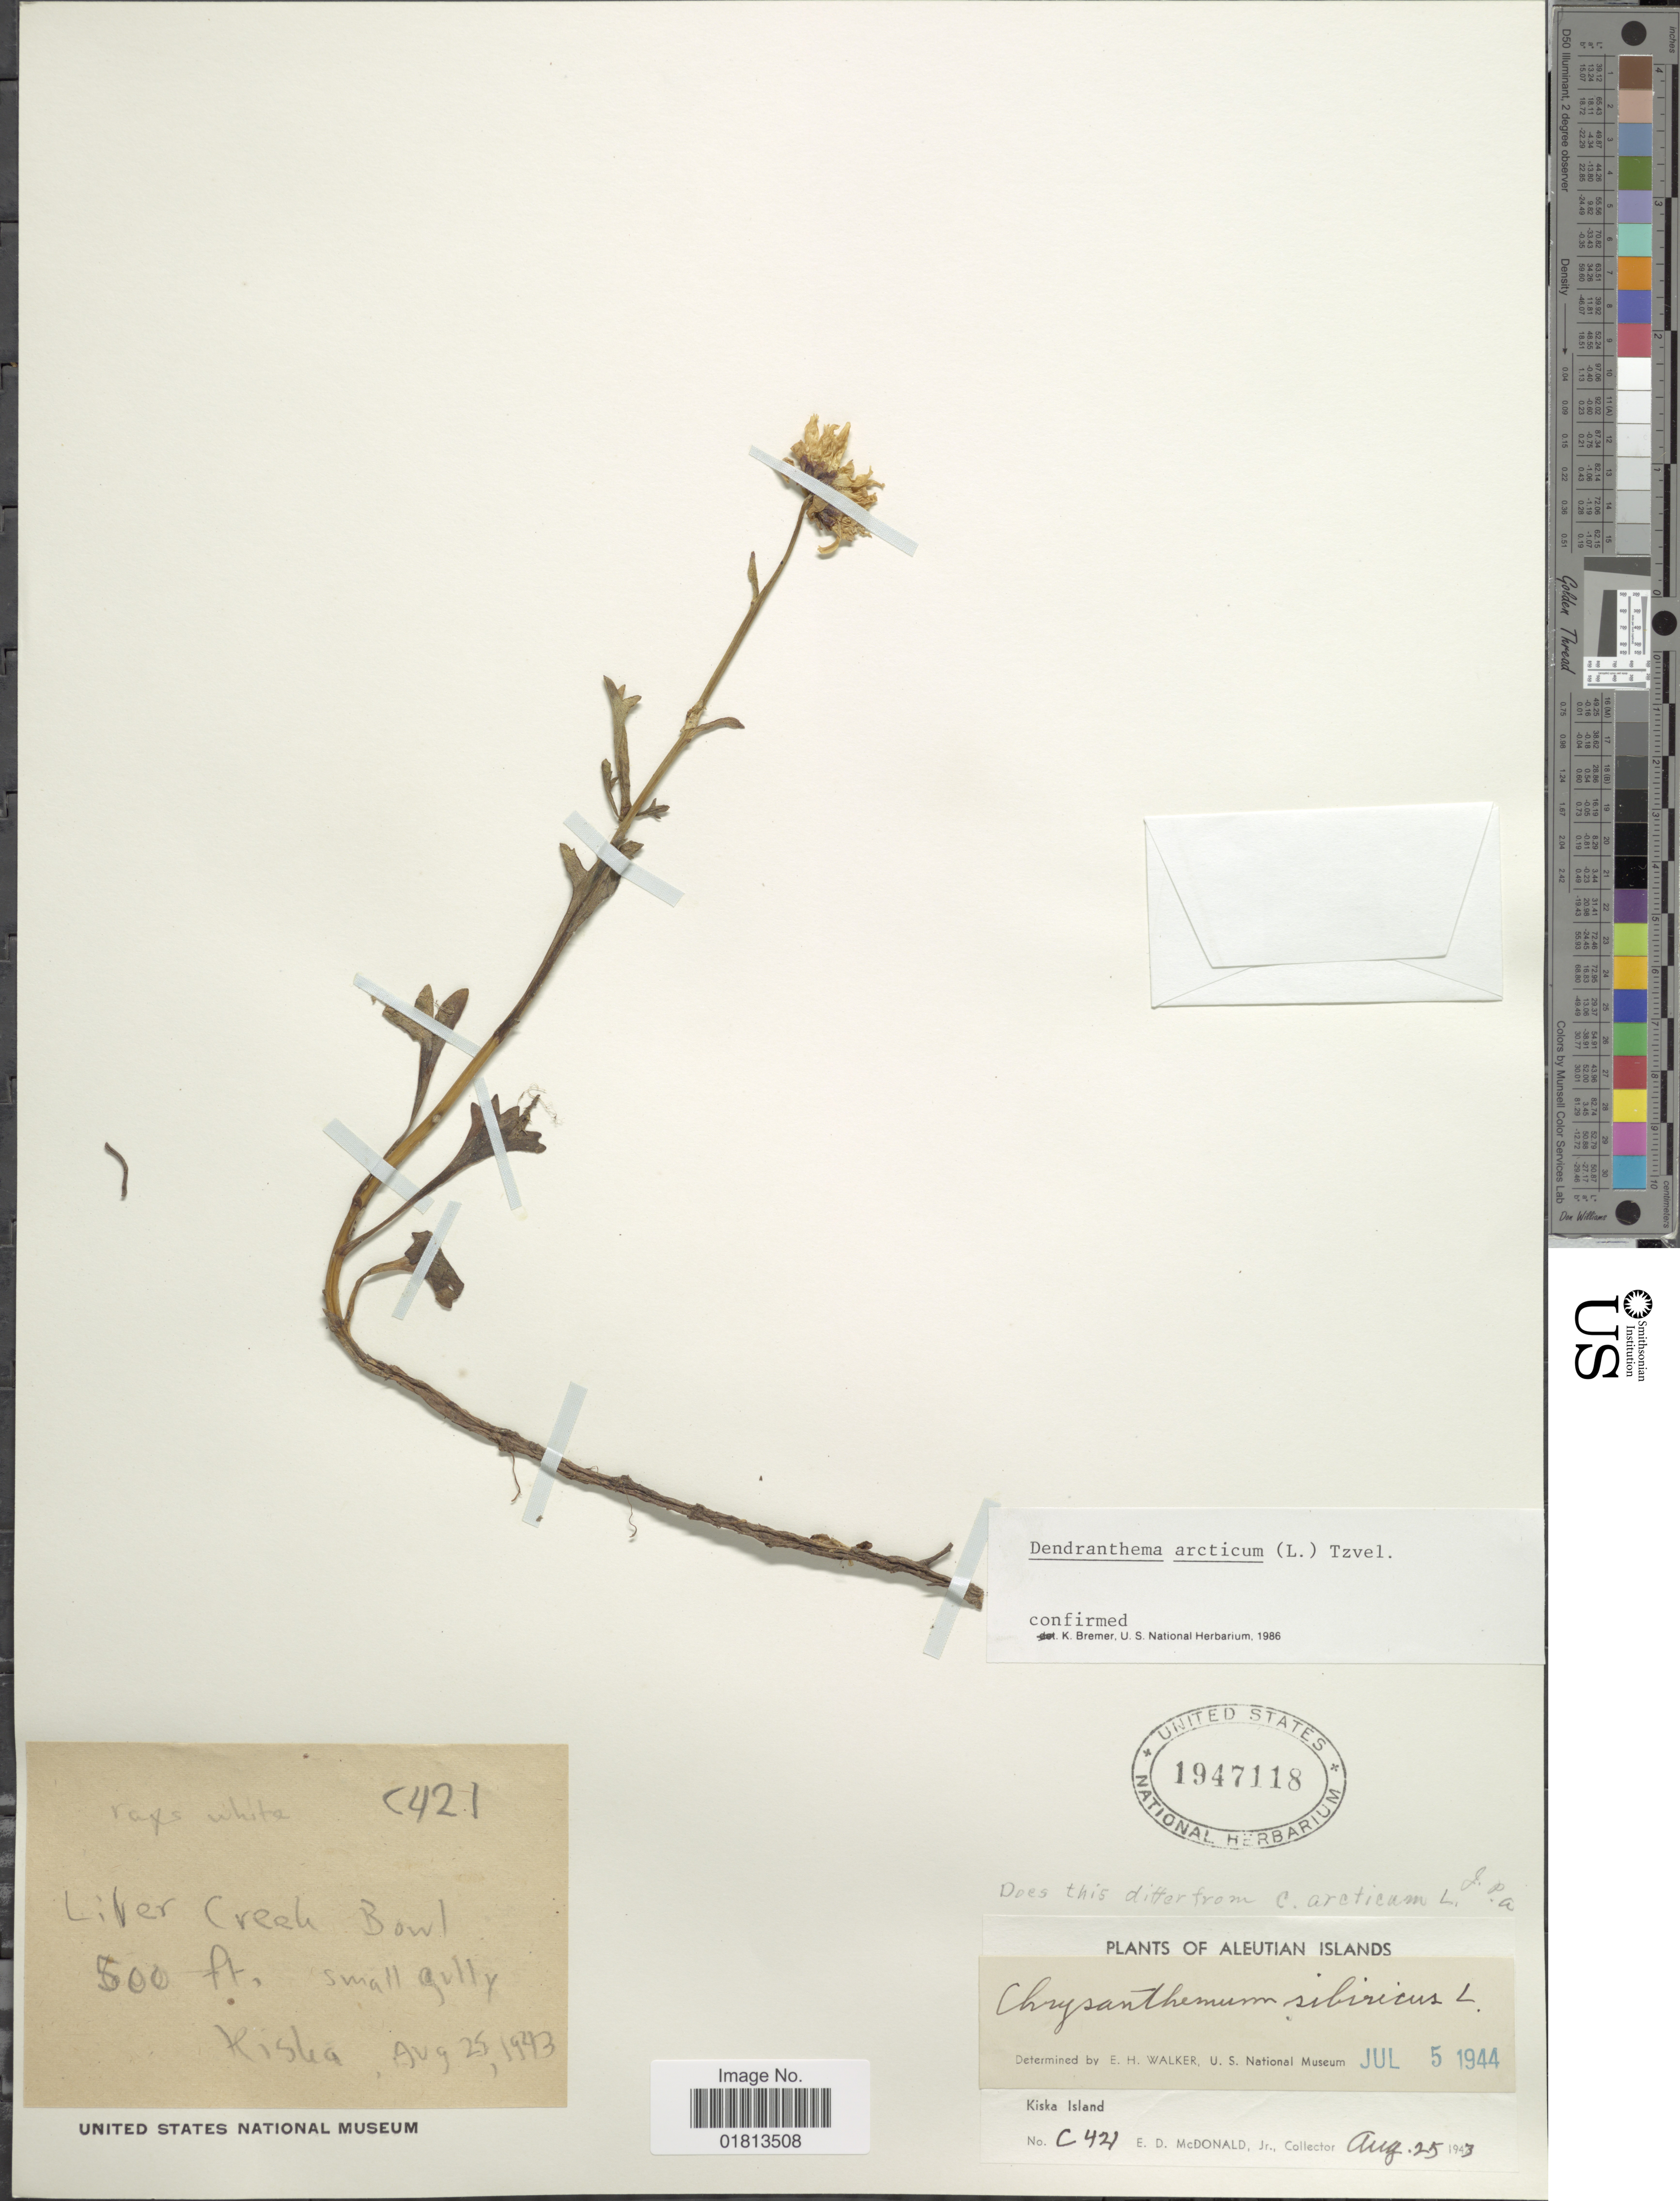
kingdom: Plantae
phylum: Tracheophyta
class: Magnoliopsida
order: Asterales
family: Asteraceae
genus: Dendranthema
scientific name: Dendranthema arcticum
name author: (L.) Tzvelev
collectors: E. D. McDonald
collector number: C421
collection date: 1943-08-25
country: United States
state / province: Alaska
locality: Aleutian Islands, Kiska Island, Liver Creek Bowl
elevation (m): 152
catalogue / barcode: US 1947118